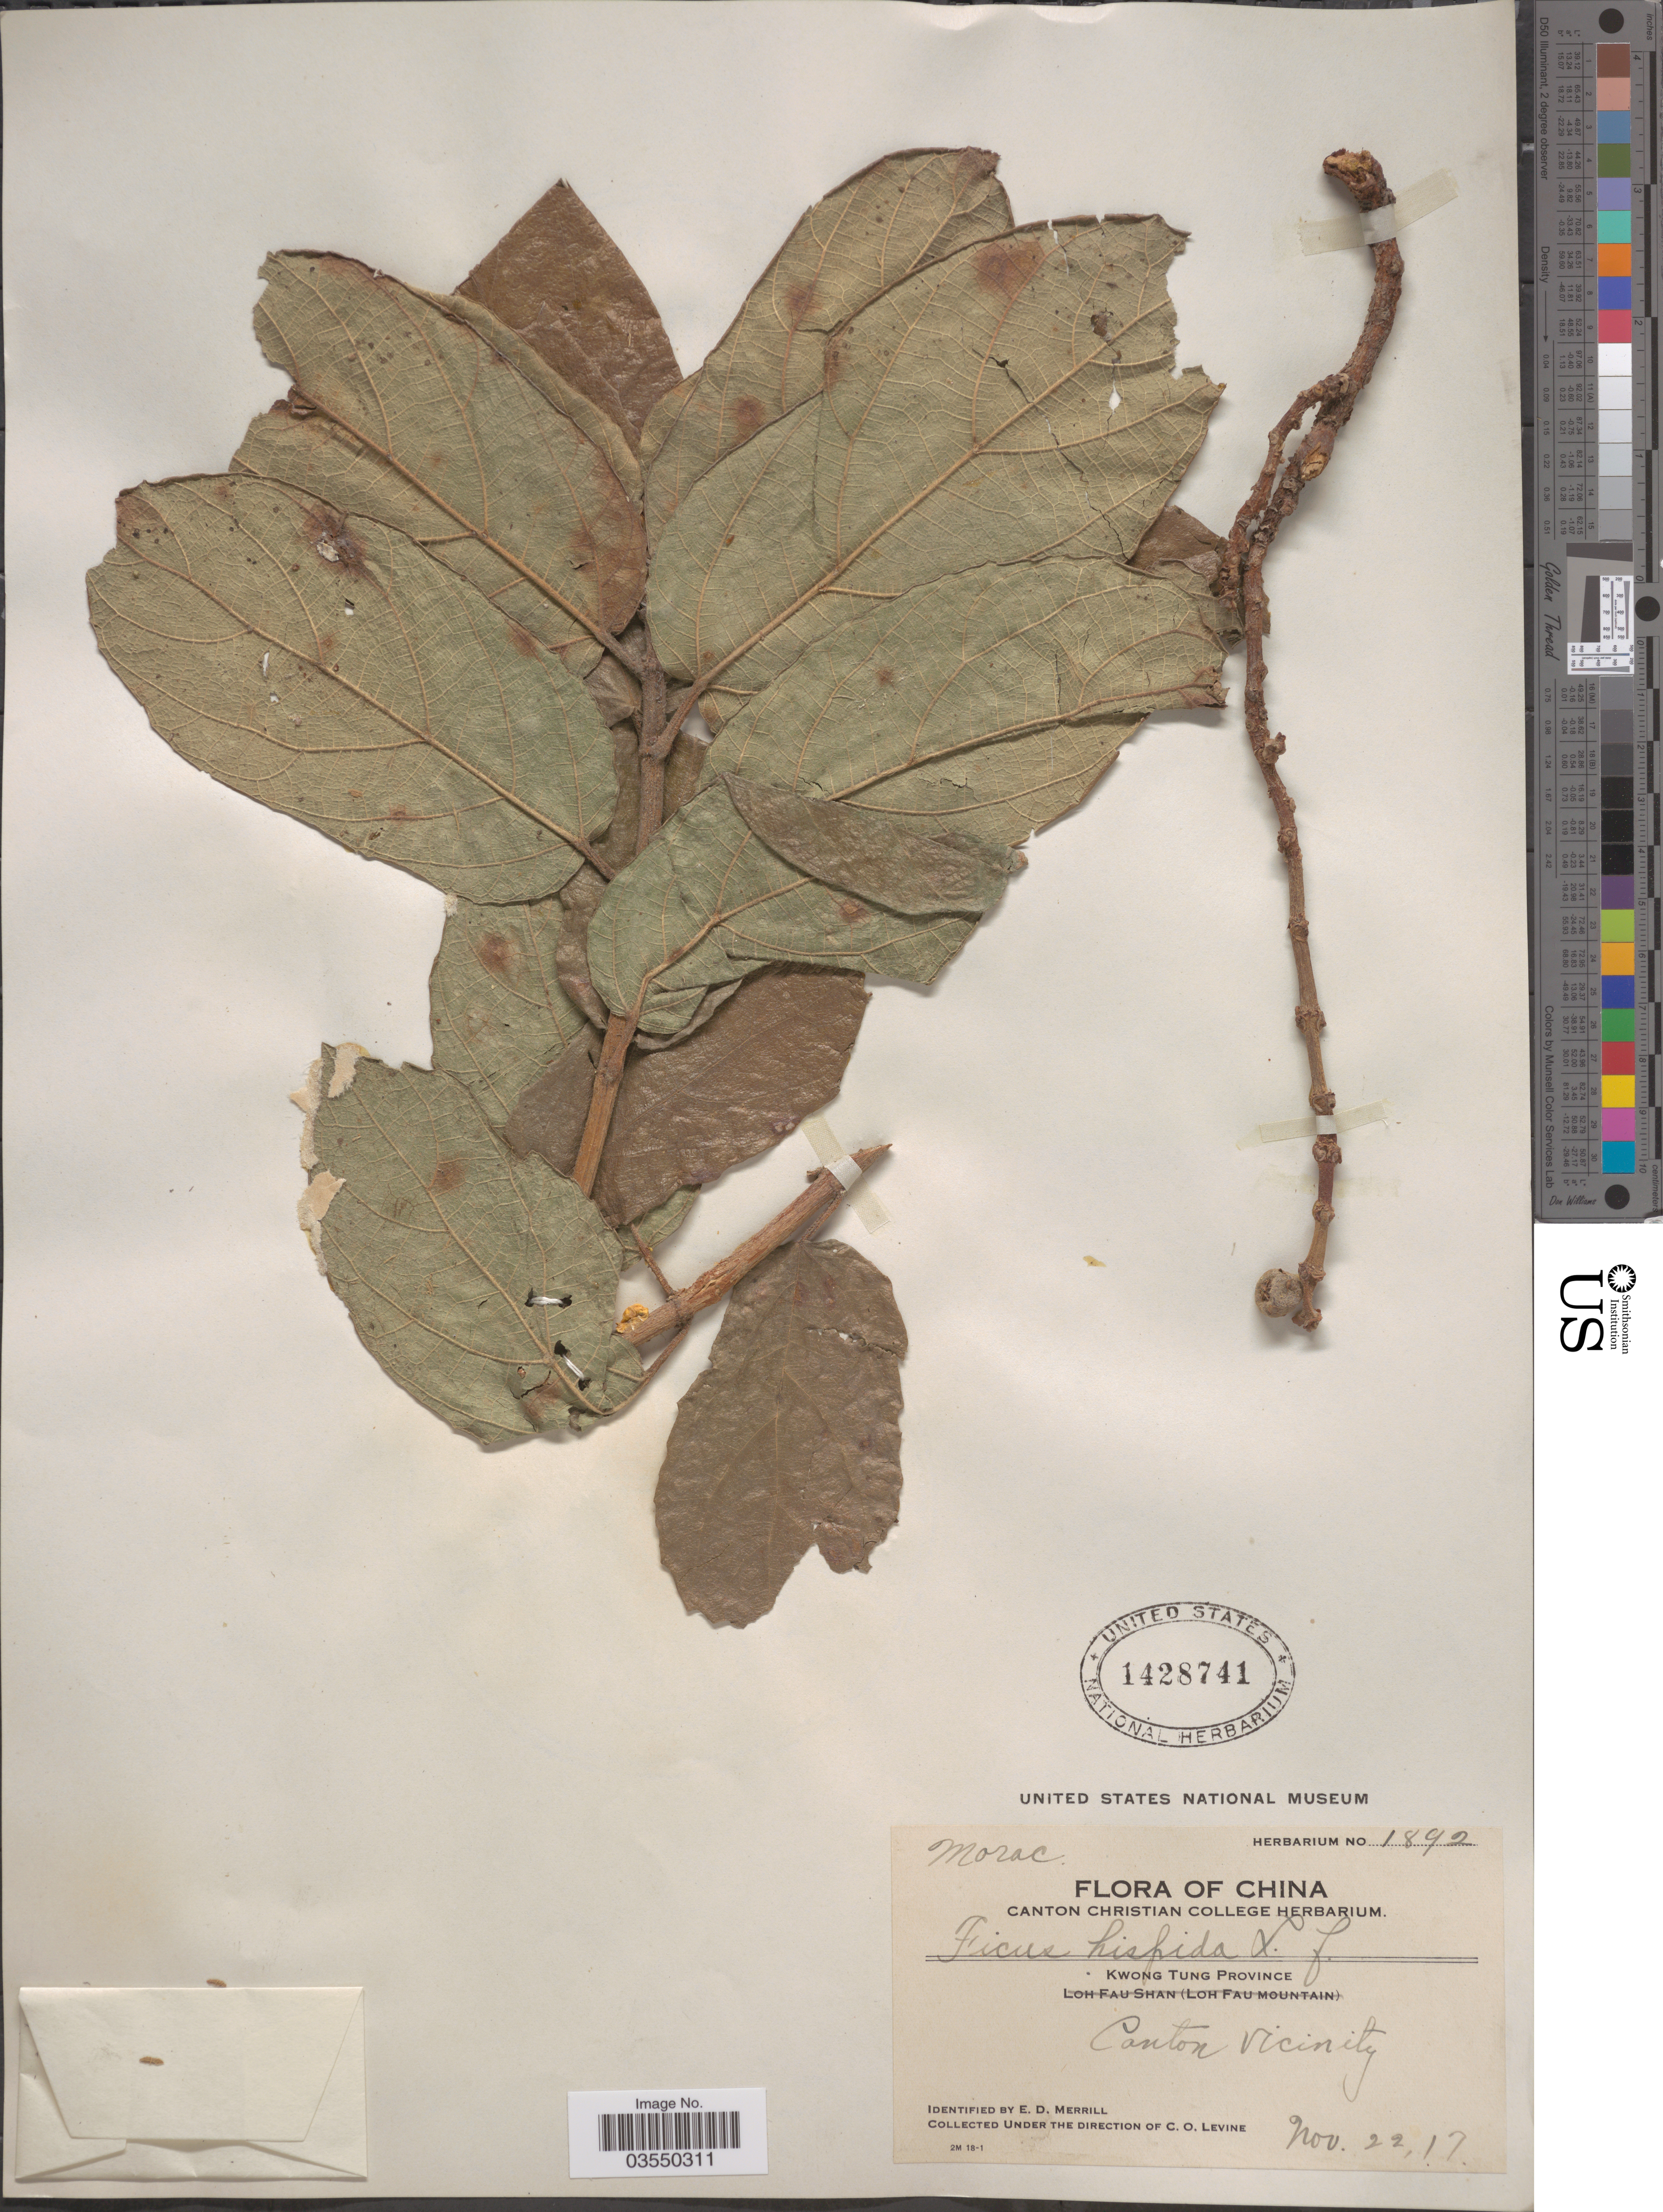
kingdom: Plantae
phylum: Tracheophyta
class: Magnoliopsida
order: Rosales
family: Moraceae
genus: Ficus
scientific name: Ficus hispida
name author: L. f.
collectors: C. O. Levine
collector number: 1892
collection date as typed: Transcribed d/m/y: 22/11/17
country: China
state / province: Guangdong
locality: Kwong Tung Province. Canton Vicinity.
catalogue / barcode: US 1428741